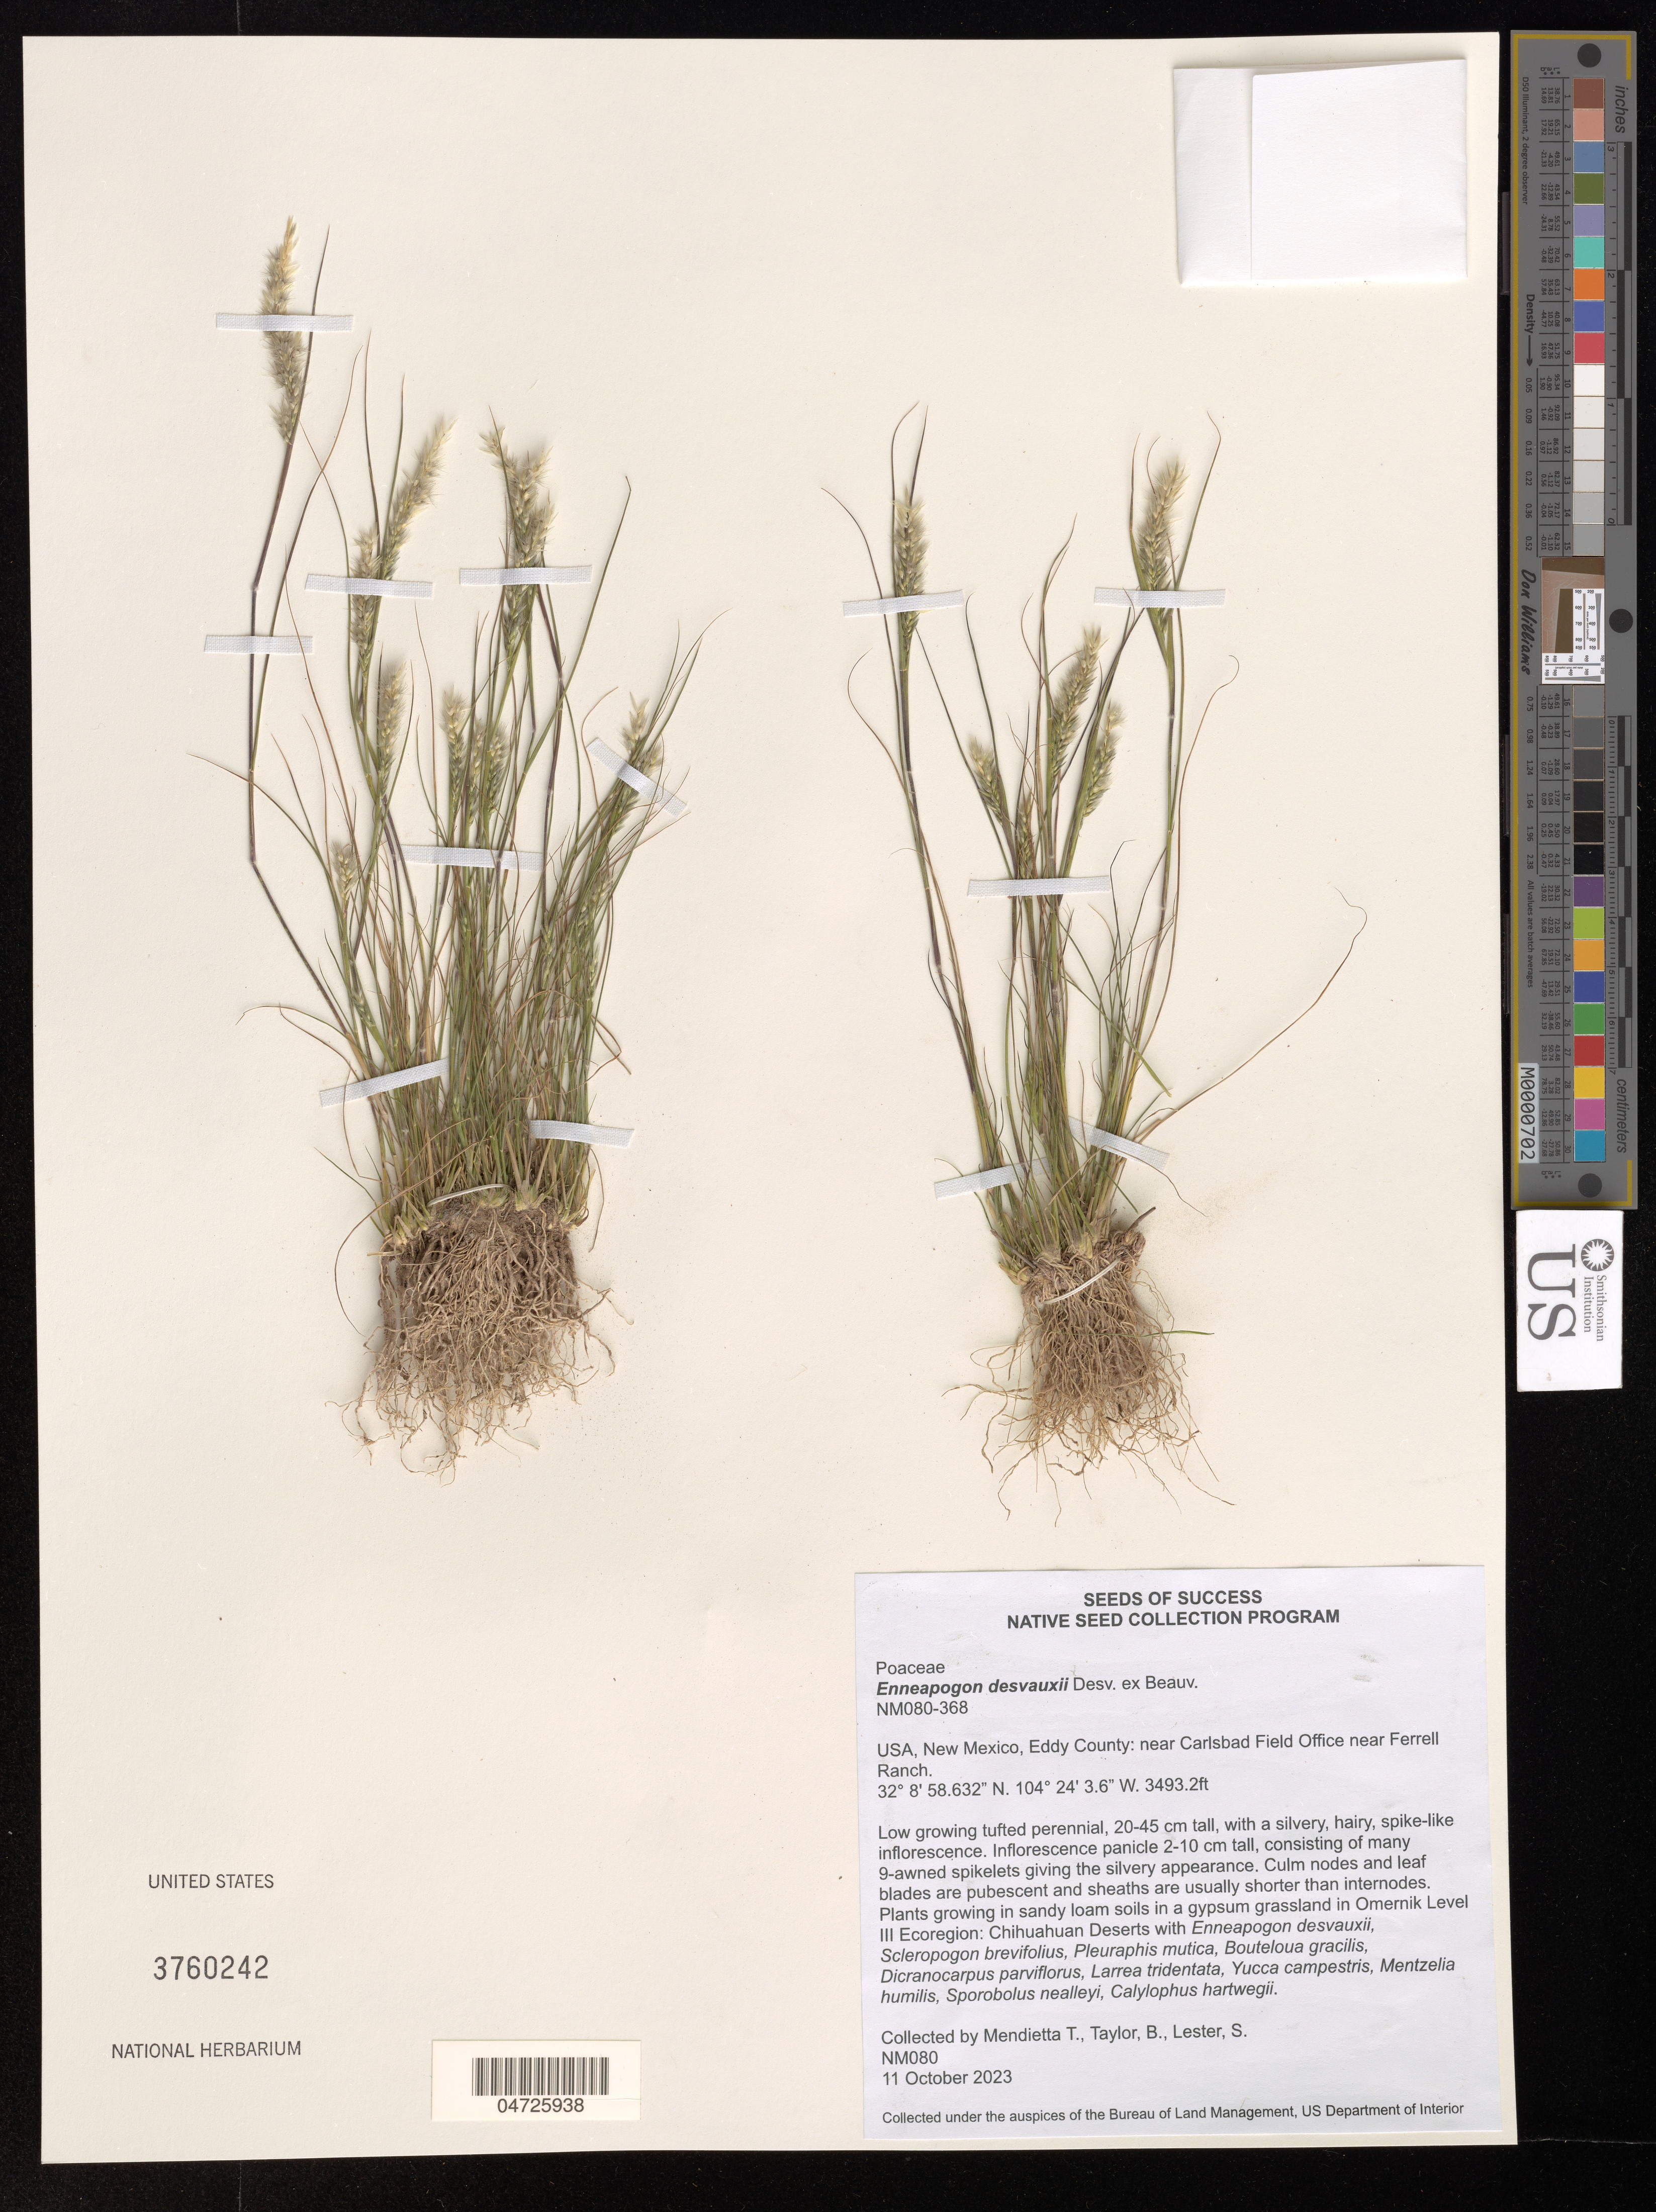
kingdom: Plantae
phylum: Tracheophyta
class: Liliopsida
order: Poales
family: Poaceae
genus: Enneapogon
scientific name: Enneapogon desvauxii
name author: P. Beauv.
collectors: T. Mendietta & B. Taylor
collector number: NM080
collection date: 2023-10-11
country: United States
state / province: New Mexico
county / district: Eddy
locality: Eddy County: near Carlsbad Field Office near Ferrell Ranch.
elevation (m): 1064.7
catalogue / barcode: US 3760242